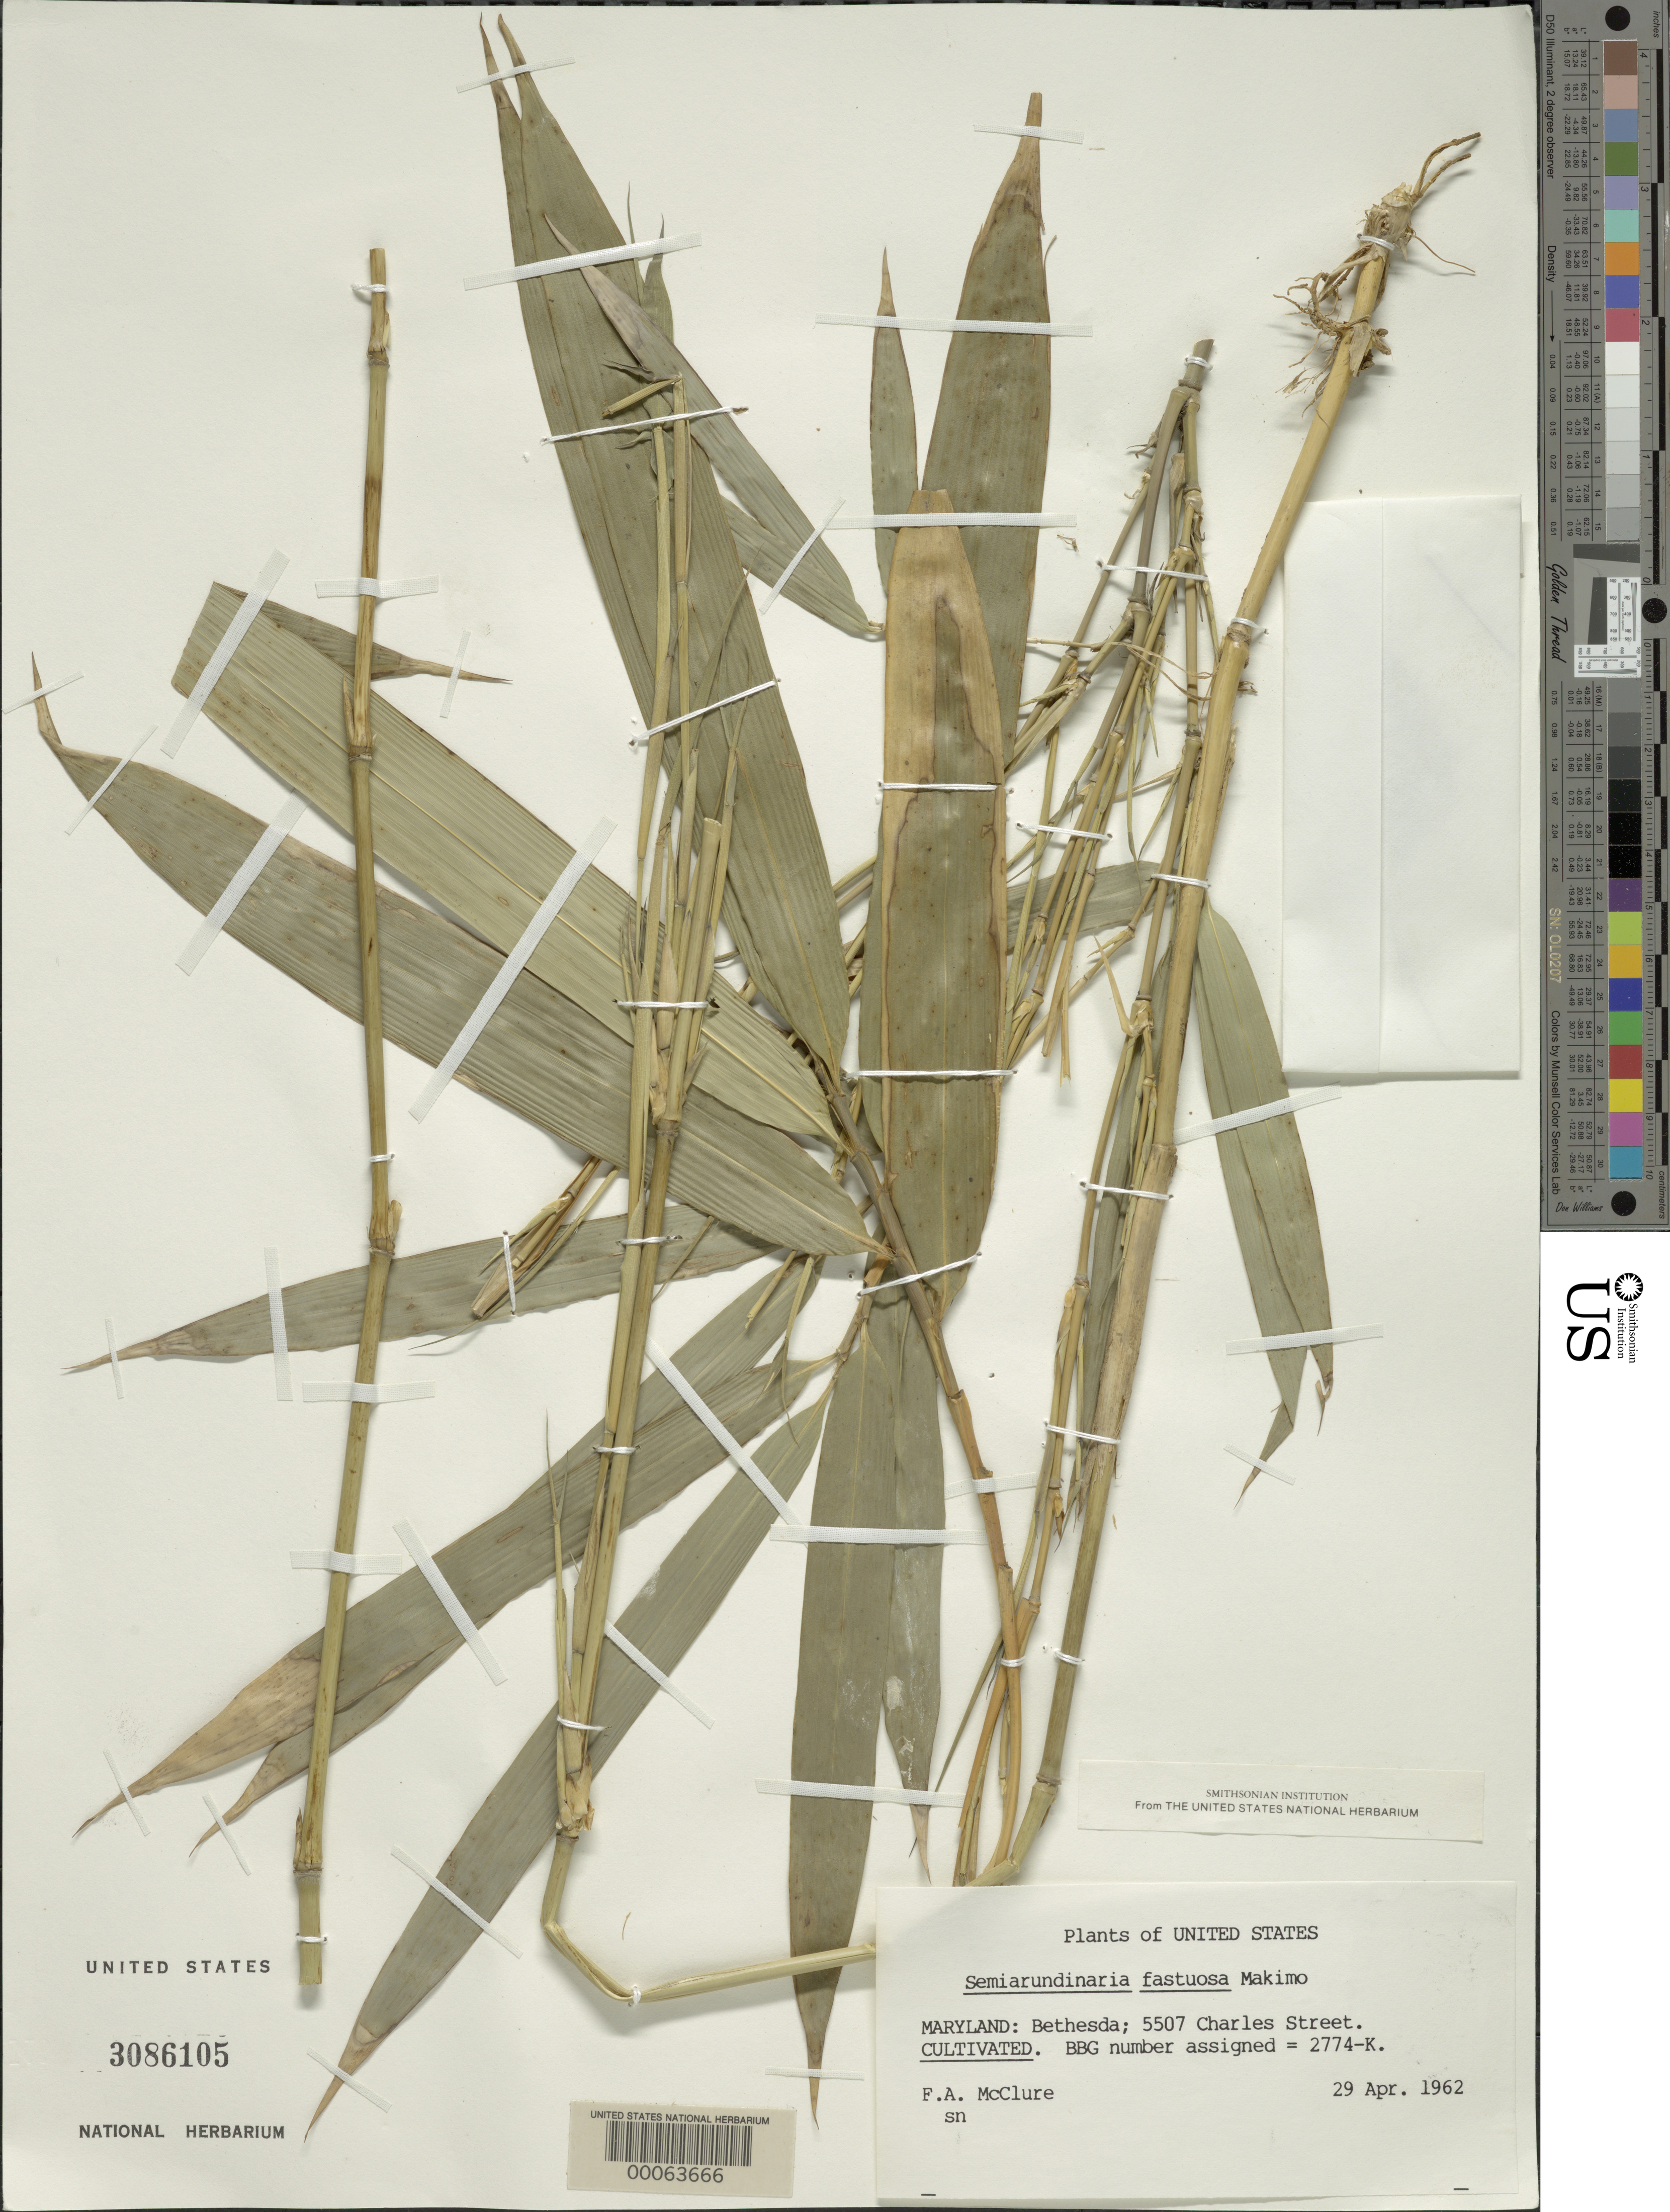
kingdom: Plantae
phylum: Tracheophyta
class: Liliopsida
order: Poales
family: Poaceae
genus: Semiarundinaria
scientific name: Semiarundinaria fastuosa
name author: Makino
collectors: F. A. McClure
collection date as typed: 29 Apr 1962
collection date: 1962-04-29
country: United States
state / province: Maryland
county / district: Montgomery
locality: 5507 Charles Street, Bethesda (McClure's garden)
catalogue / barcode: US 3086105